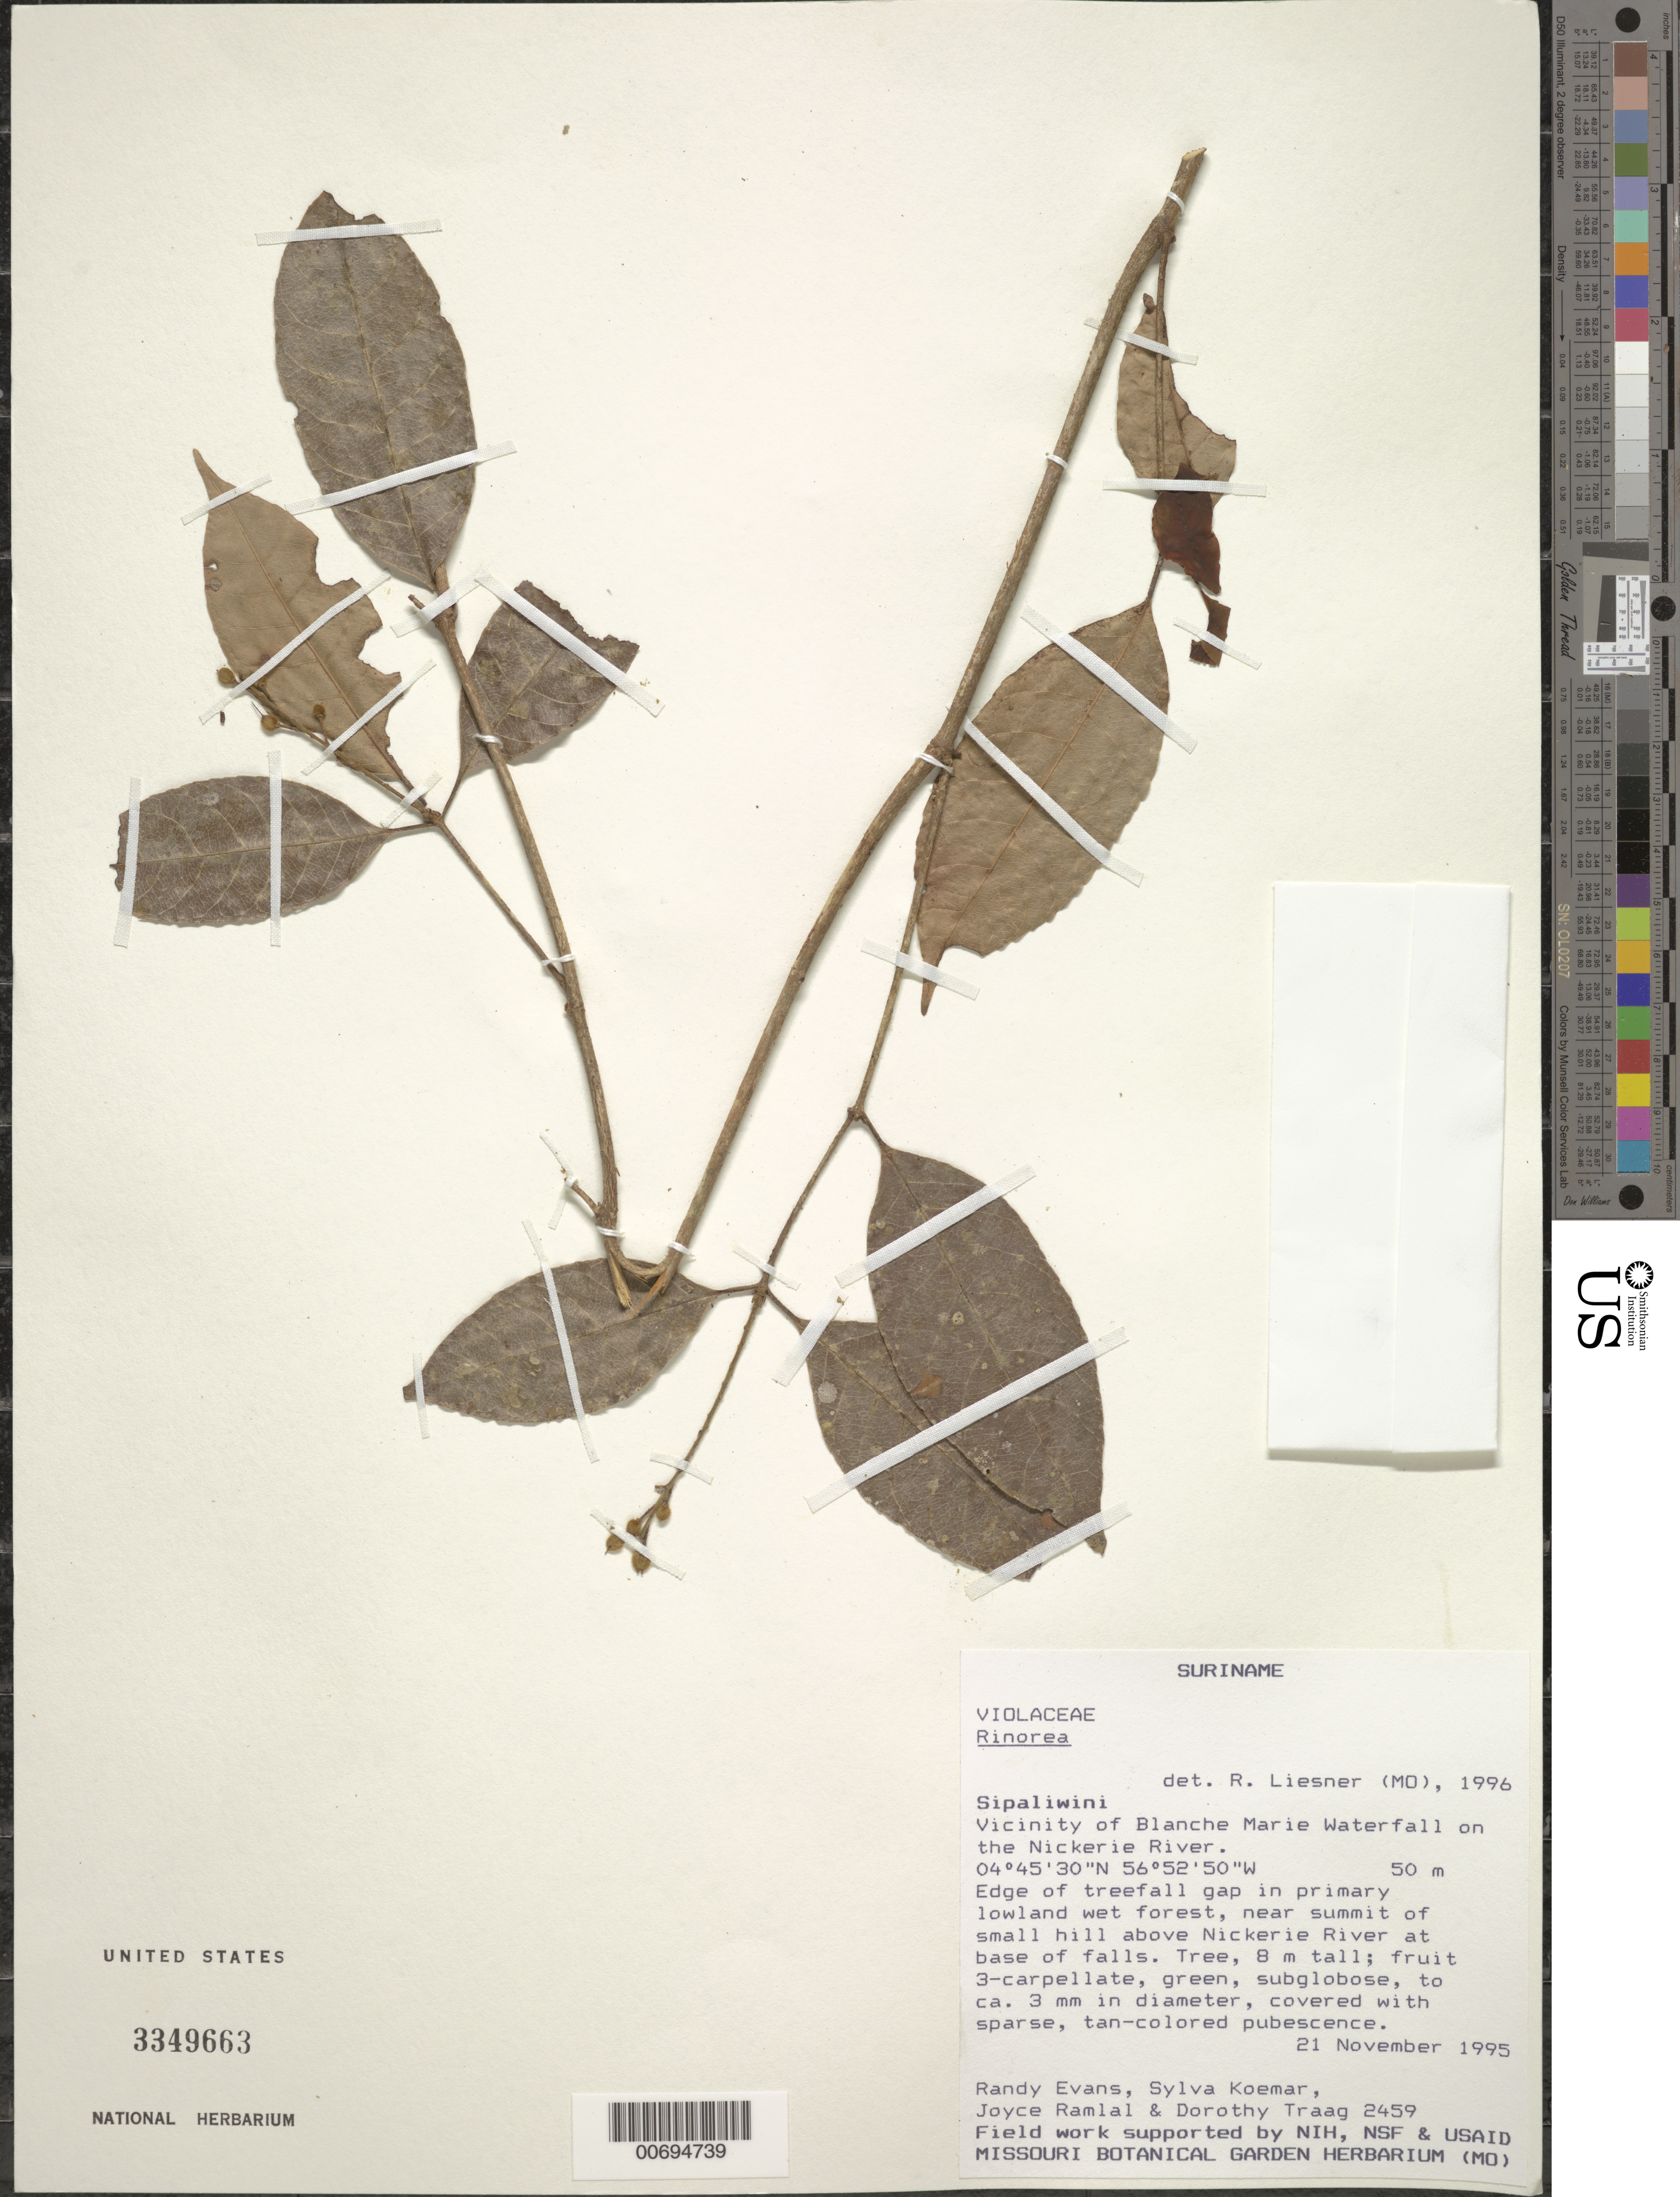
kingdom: Plantae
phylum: Tracheophyta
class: Magnoliopsida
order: Malpighiales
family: Violaceae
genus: Rinorea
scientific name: Rinorea pubiflora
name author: (Benth.) Sprague & Sandwith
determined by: Hoyos-Gomez, S. E.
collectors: R. Evans, S. Koemar, J. Ramlal & D. Traag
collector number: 2459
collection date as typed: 21-Nov-95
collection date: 1995-11-21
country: Suriname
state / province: Sipaliwini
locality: Blanche Marie Waterfall, vic., on Nickerie R.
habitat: Primary lowland wet forest; edge of treefall gap in primary lowland wet forest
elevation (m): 50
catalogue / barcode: US 3349663